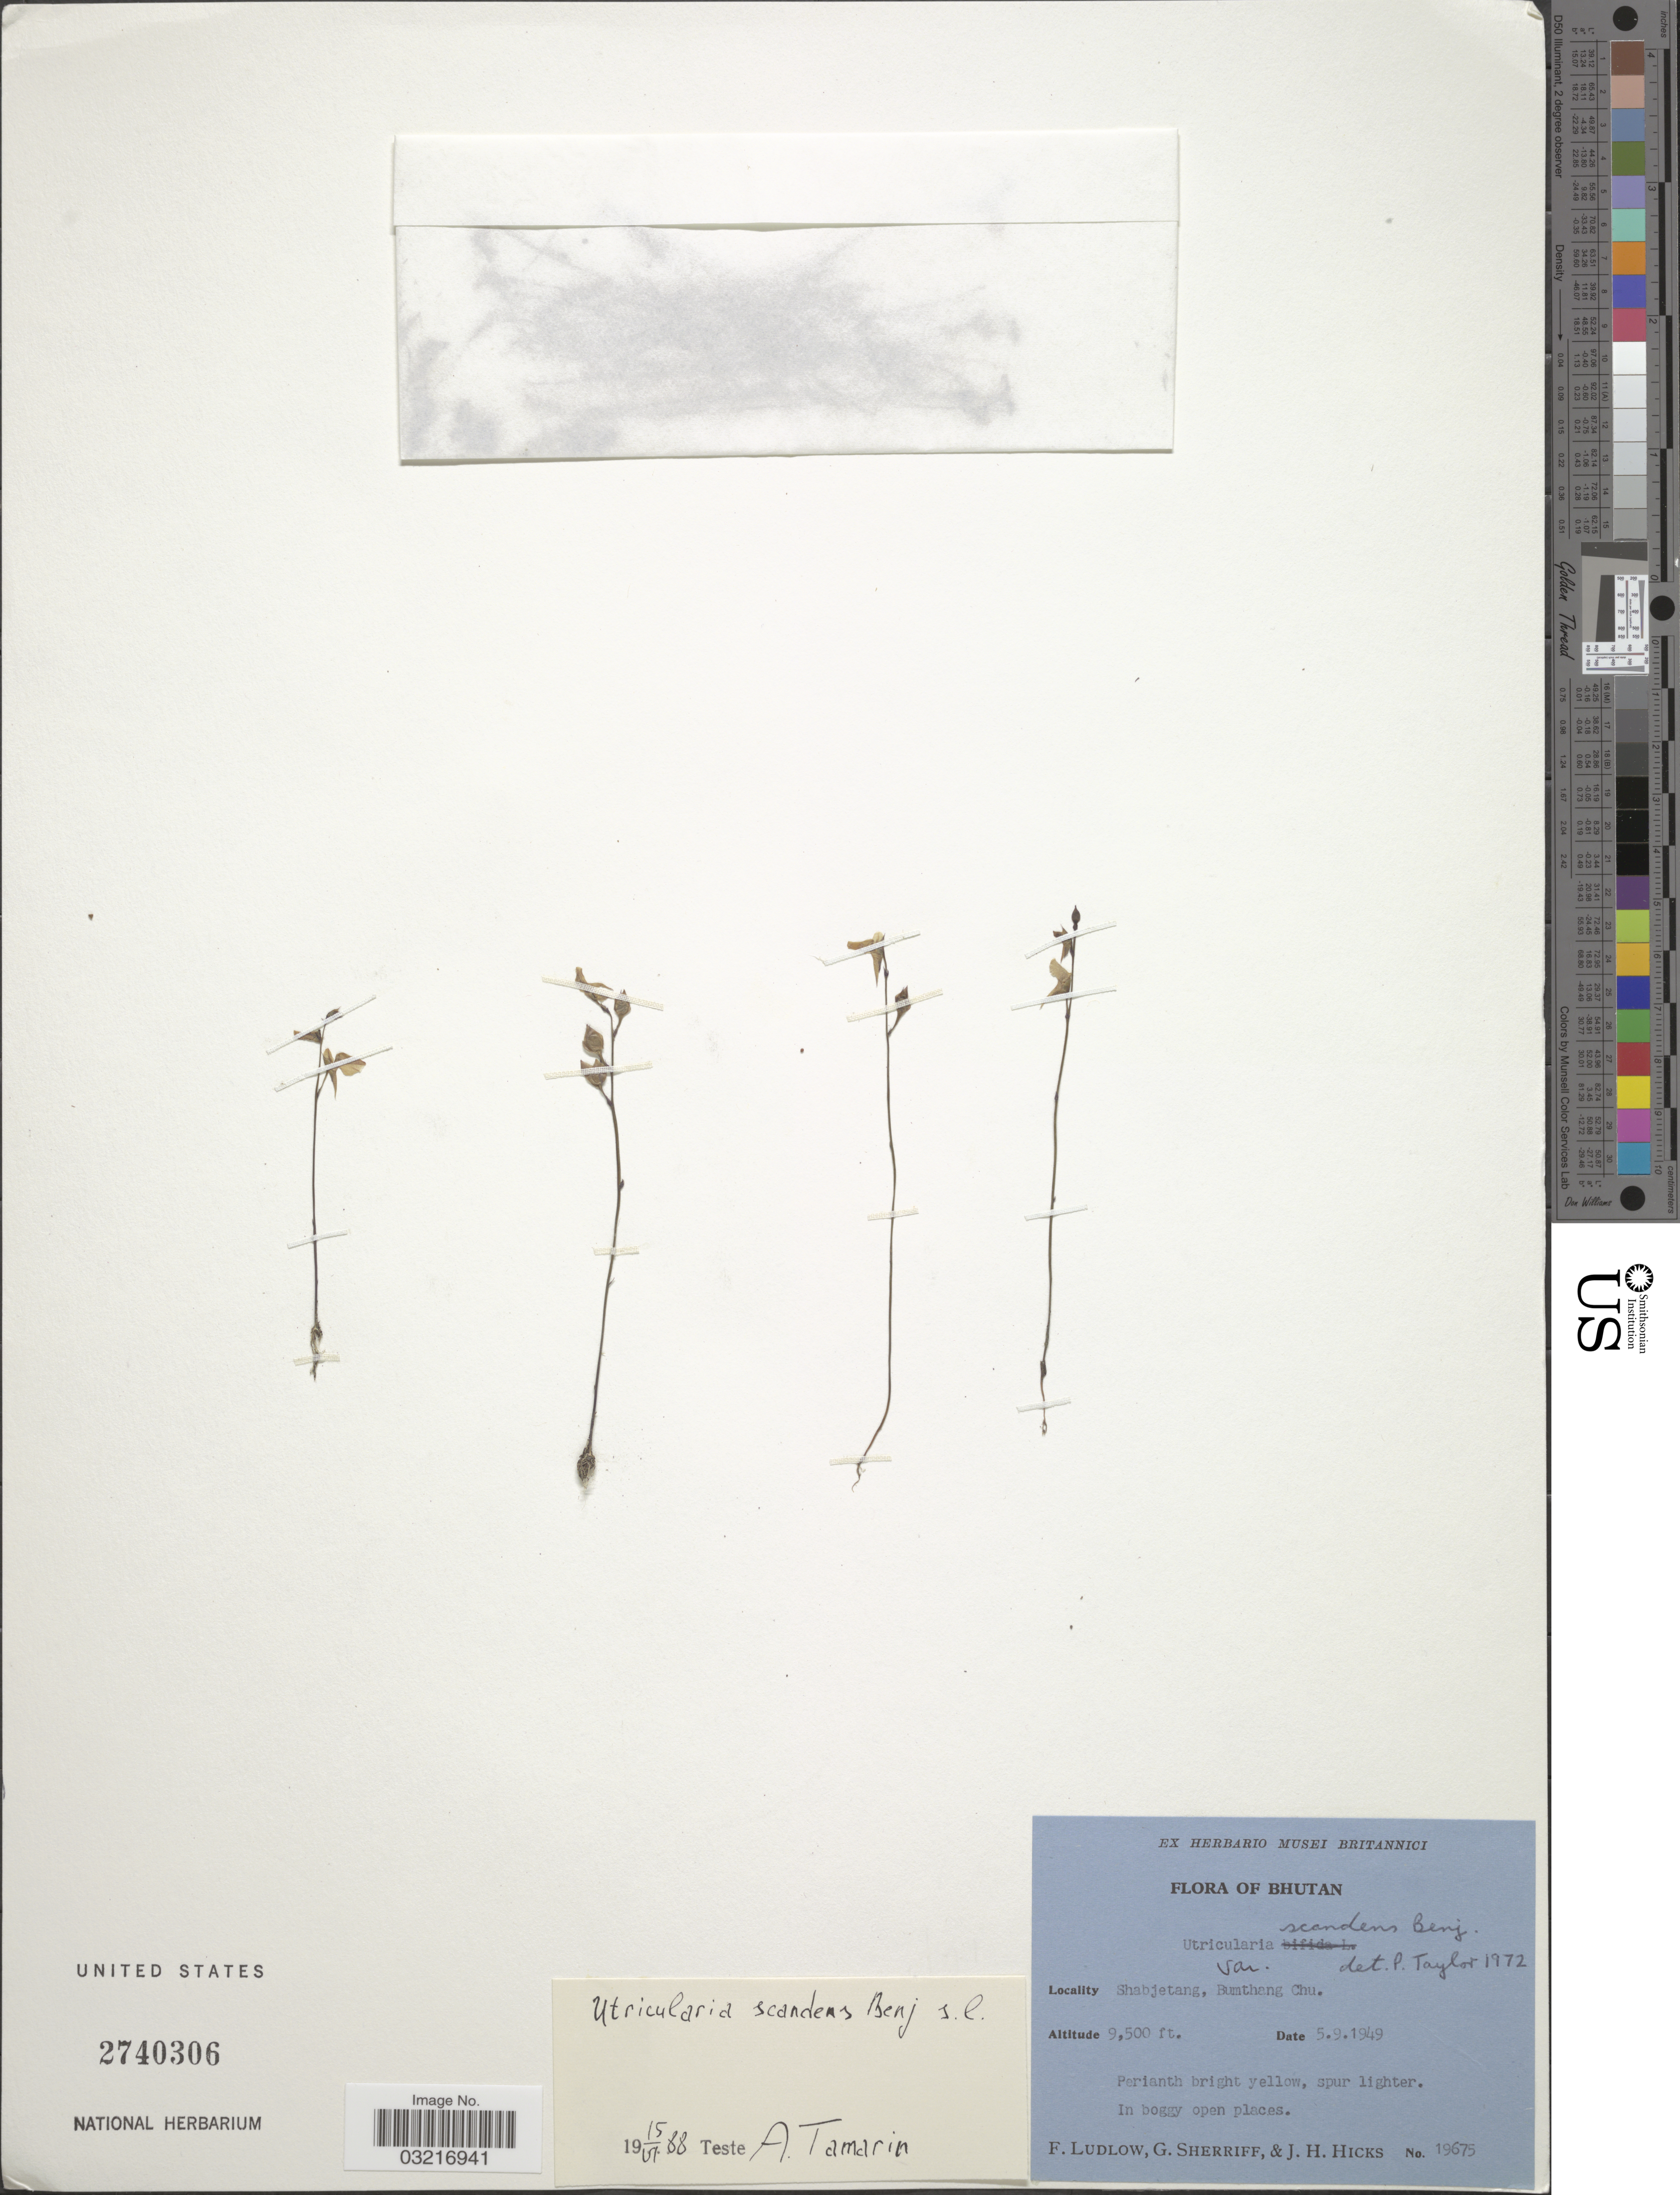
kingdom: Plantae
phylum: Tracheophyta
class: Magnoliopsida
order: Lamiales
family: Lentibulariaceae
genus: Utricularia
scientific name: Utricularia scandens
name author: Benj.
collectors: F. Ludlow, G. Sherriff & J. H. Hicks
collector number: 19675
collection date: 1949-09-05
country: Bhutan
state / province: Bumthang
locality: Shabjetang, Bumthang Chu.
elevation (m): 2896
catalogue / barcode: US 2740306